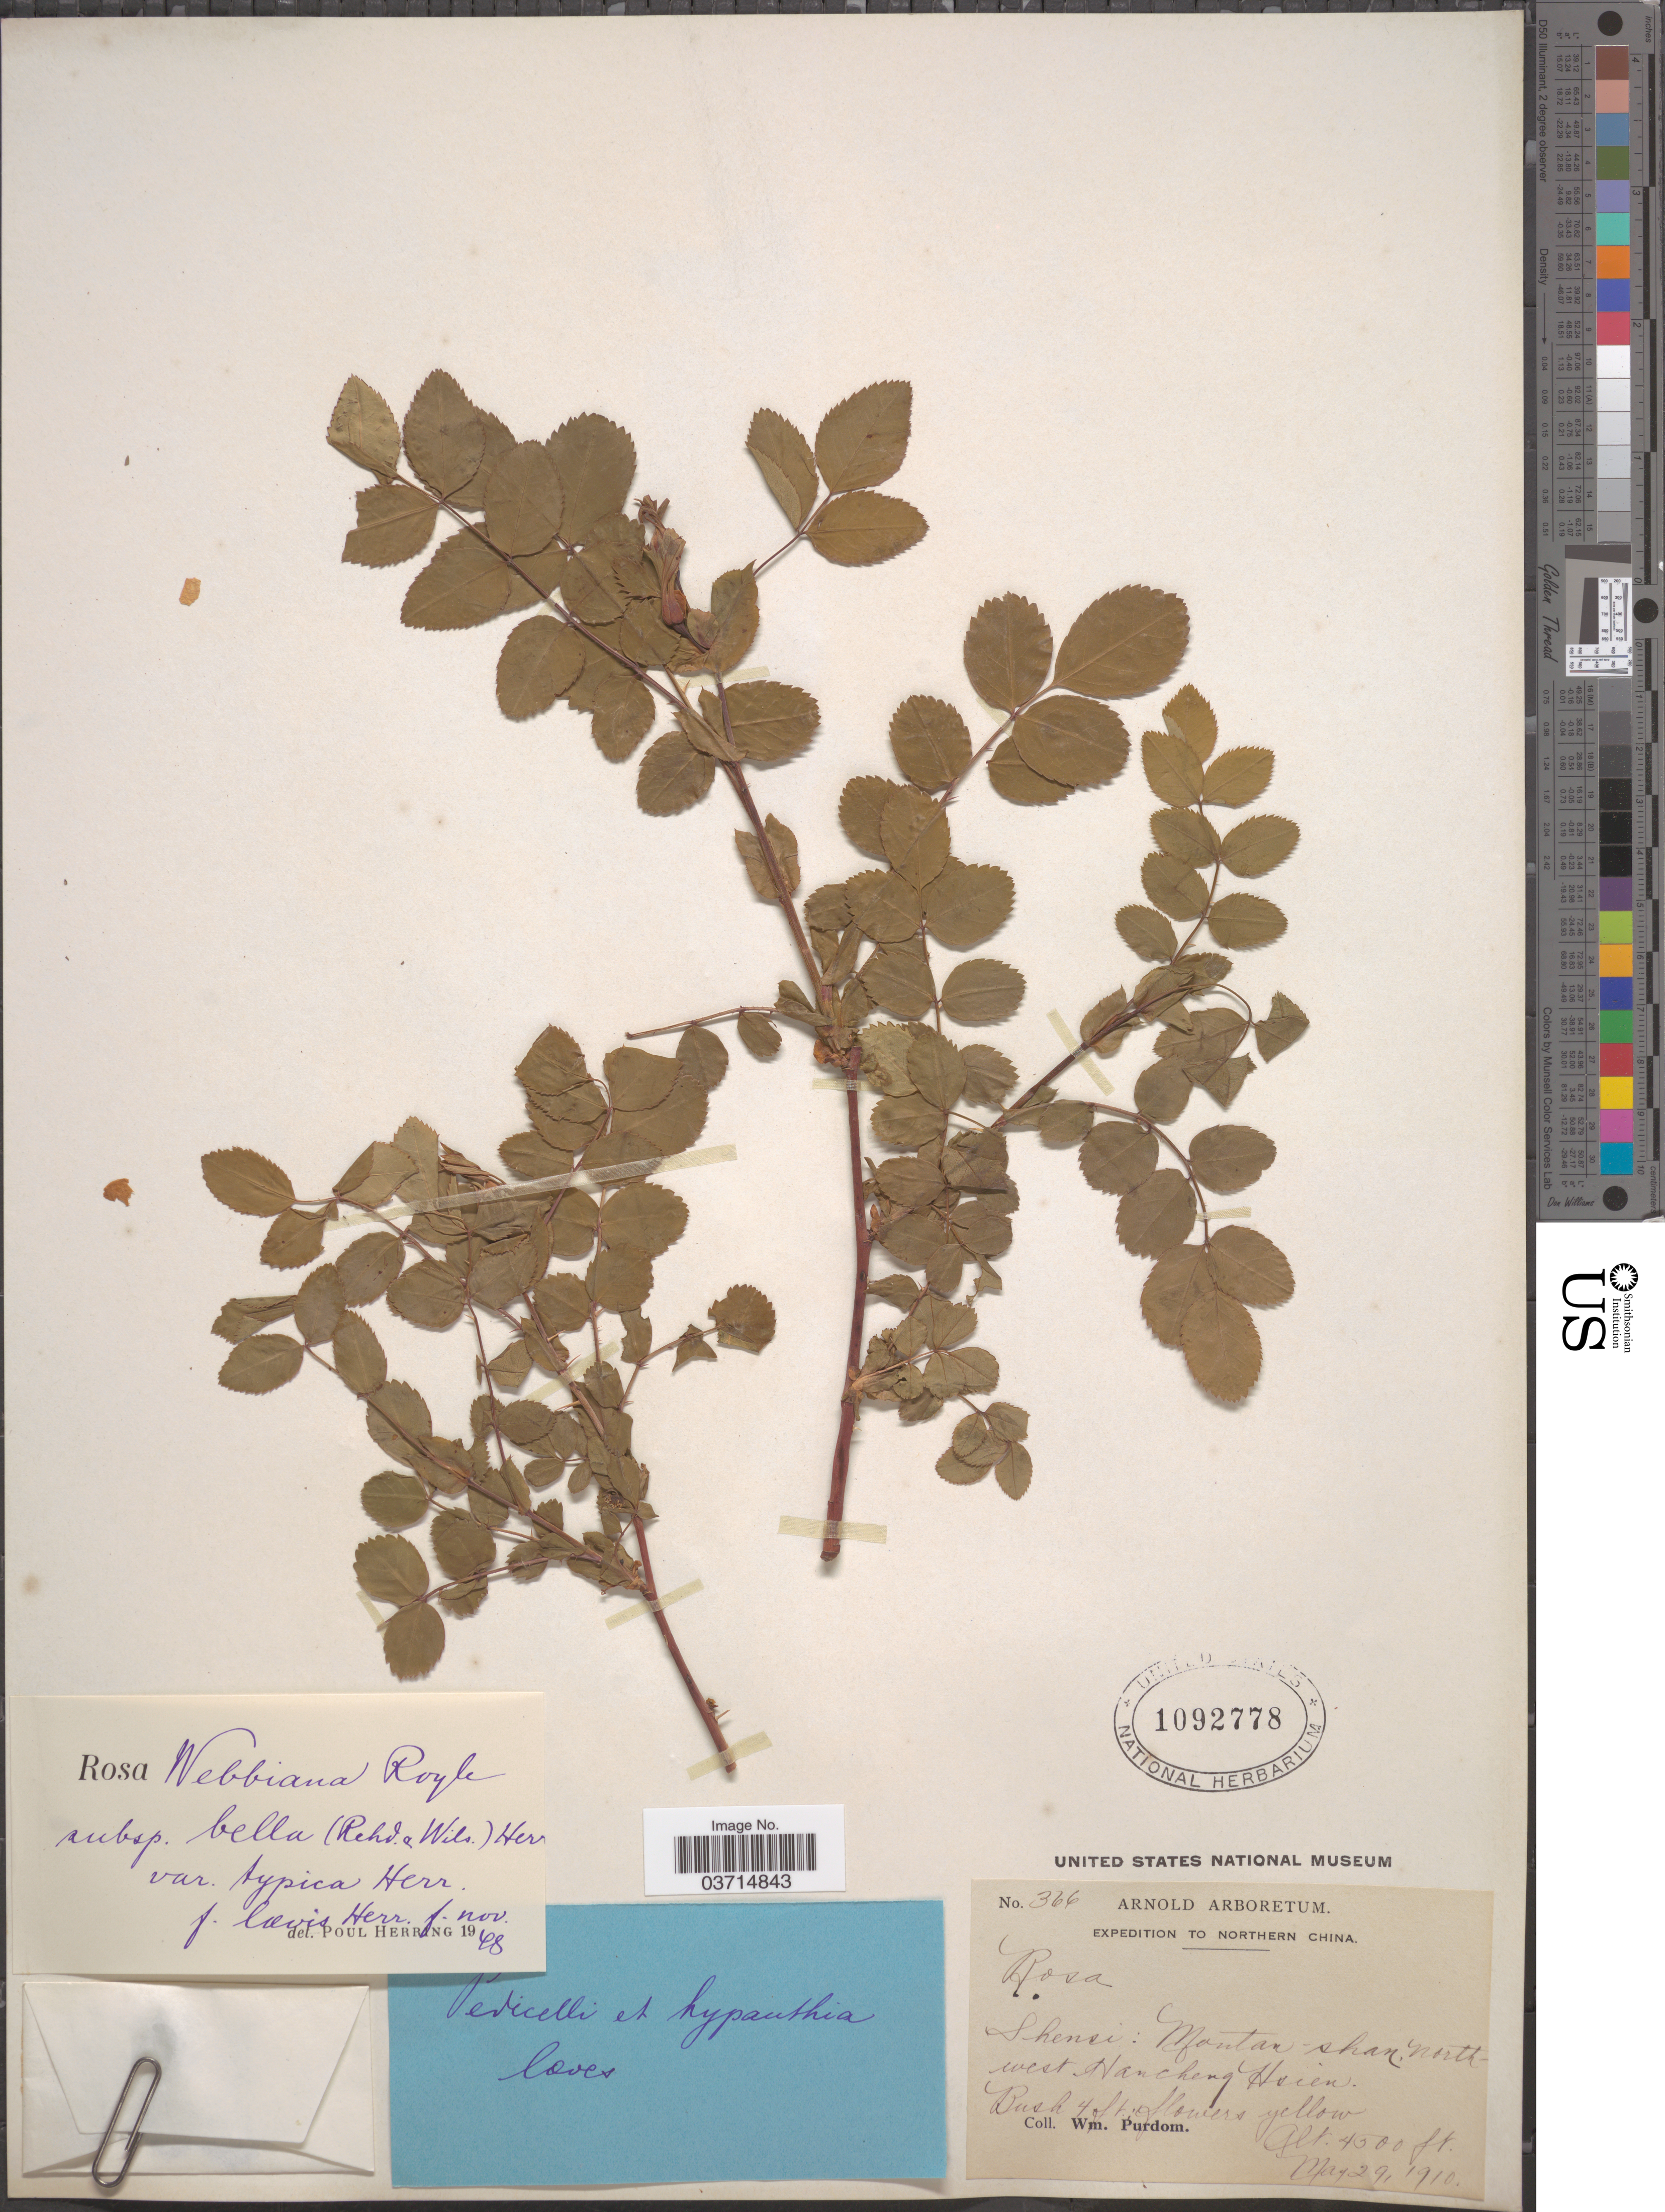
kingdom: Plantae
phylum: Tracheophyta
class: Magnoliopsida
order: Rosales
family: Rosaceae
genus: Rosa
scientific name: Rosa bella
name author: Rehder & E.H. Wilson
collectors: W. Purdom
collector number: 366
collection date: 1910-05-29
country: China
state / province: Shaanxi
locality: Northern China. Shensi: Montan-shan, northwest Hancheng Hsien.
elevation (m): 1372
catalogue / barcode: US 1092778